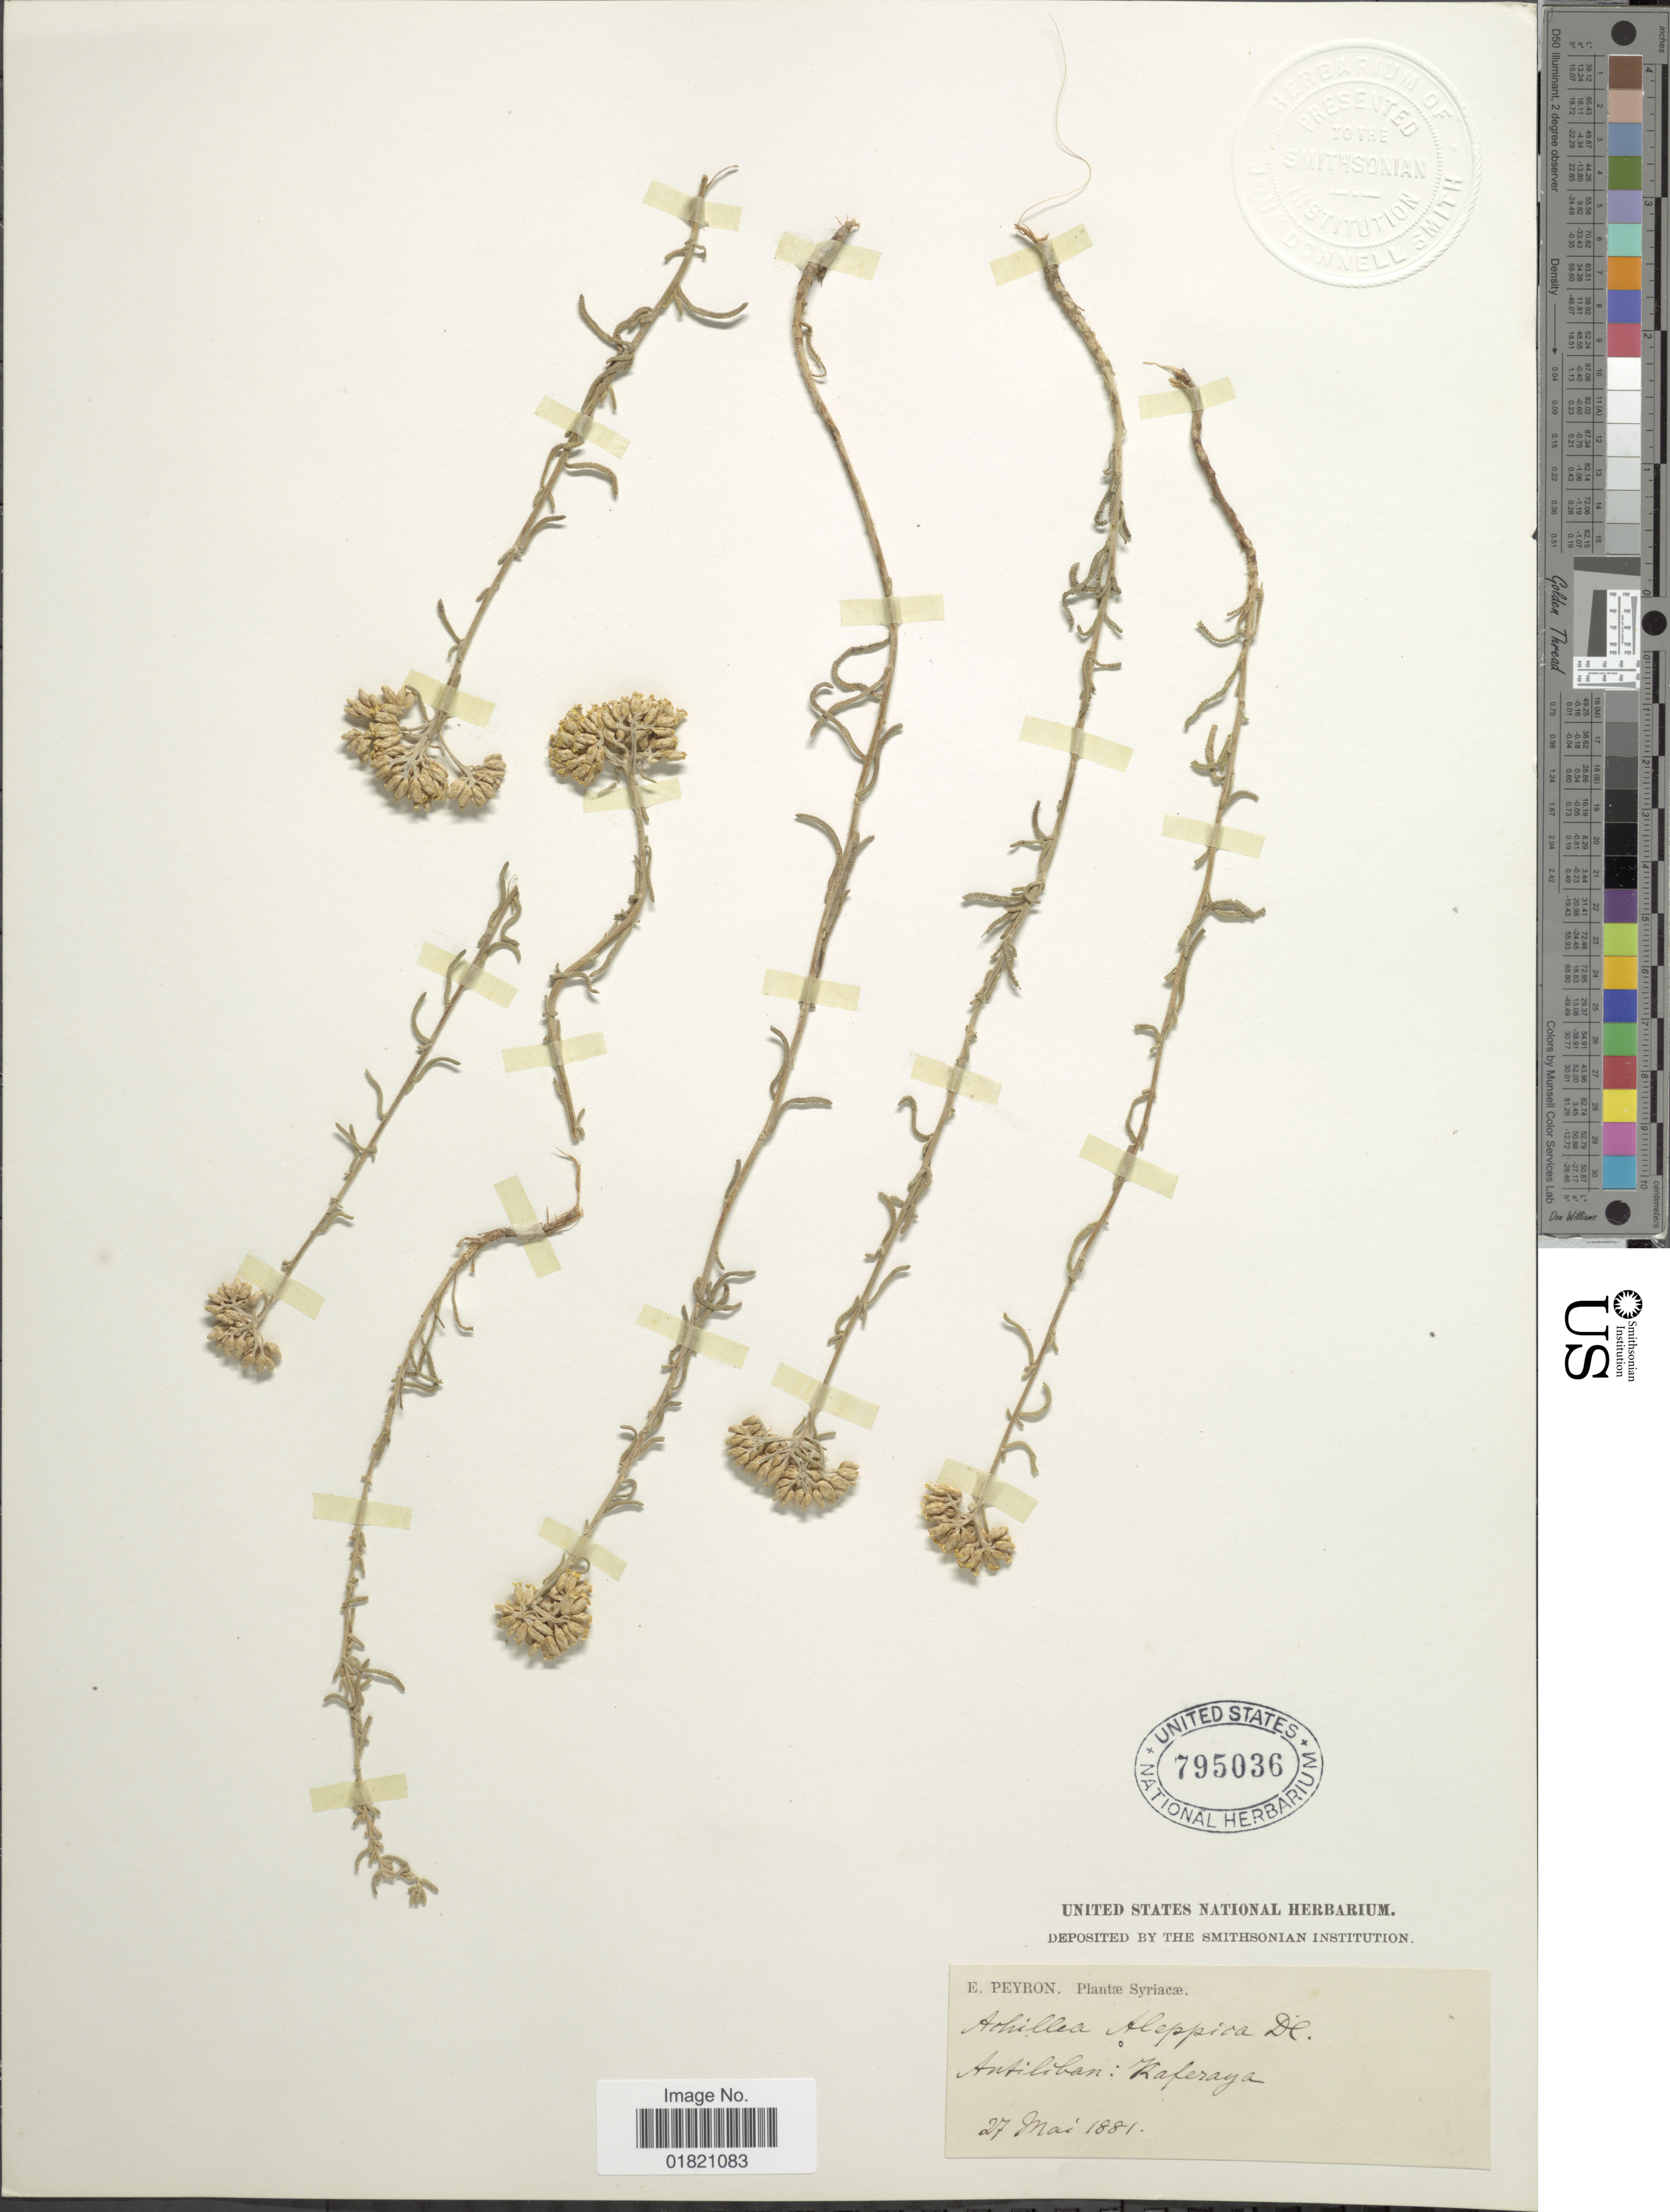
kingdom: Plantae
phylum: Tracheophyta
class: Magnoliopsida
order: Asterales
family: Asteraceae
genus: Achillea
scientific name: Achillea aleppica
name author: DC.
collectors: E. Peyron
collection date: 1881-05-27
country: Syria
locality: Antiliban: Kaferaya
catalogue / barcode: US 795036